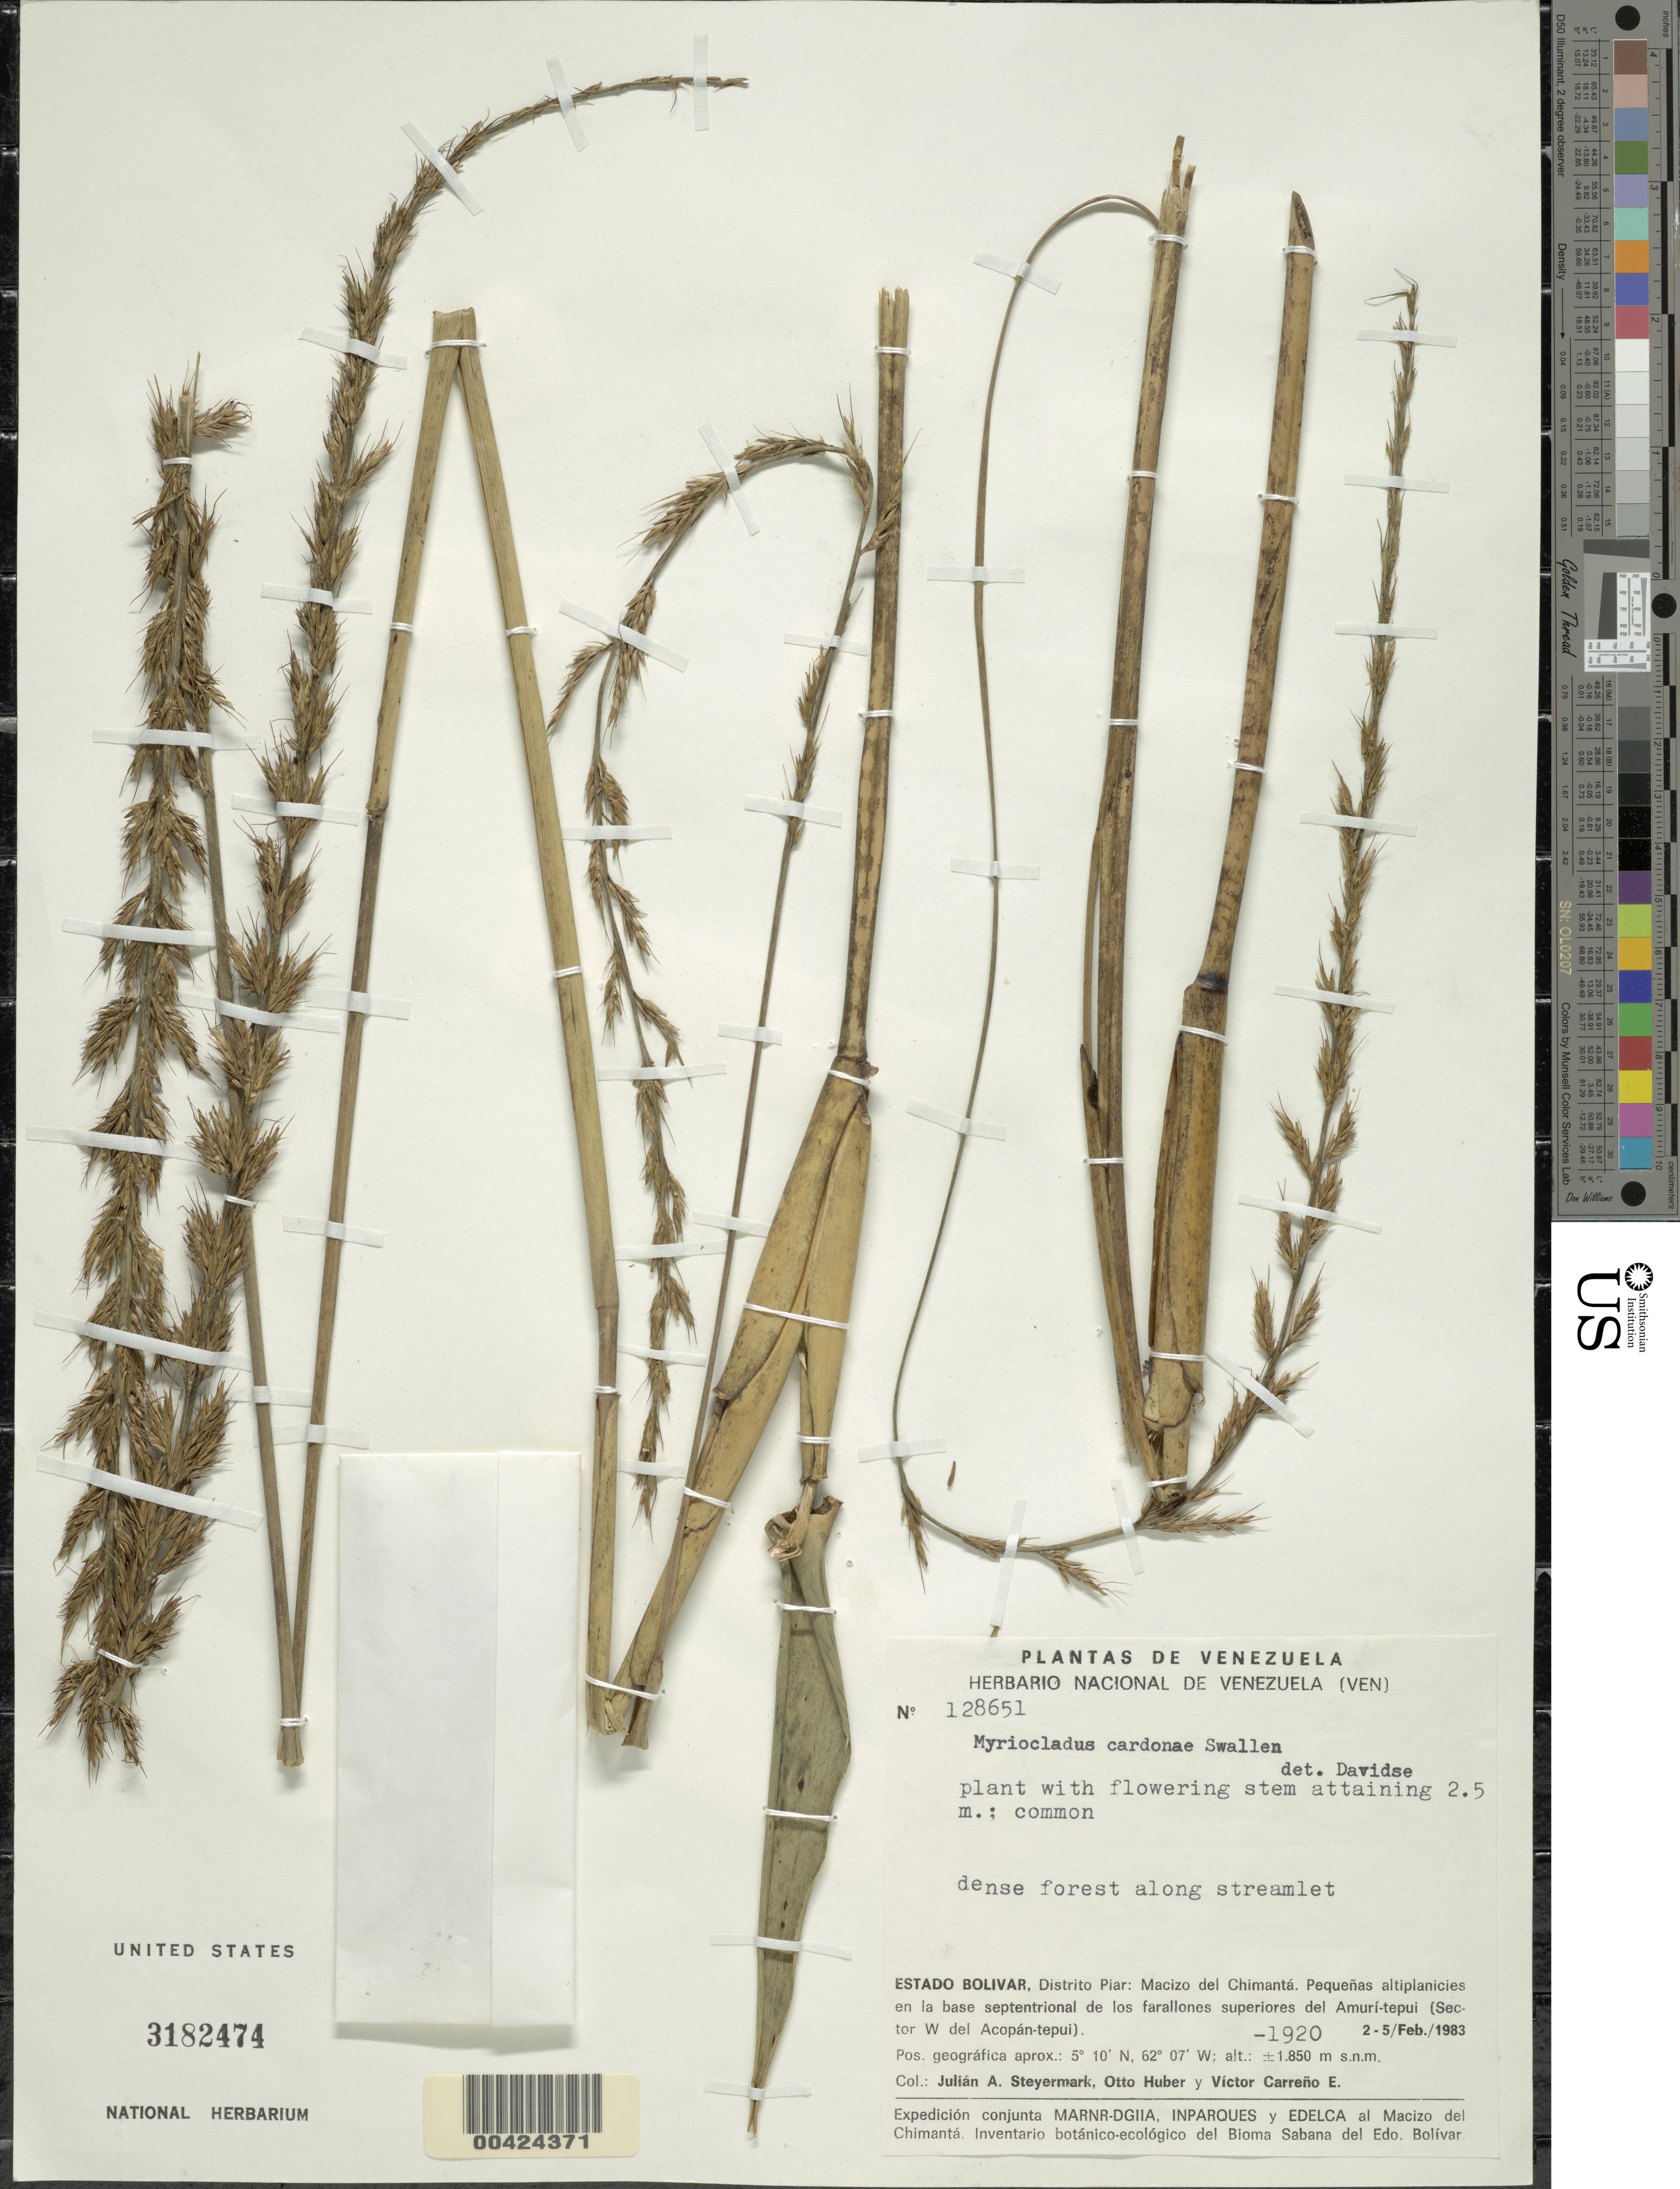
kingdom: Plantae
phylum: Tracheophyta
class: Liliopsida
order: Poales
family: Poaceae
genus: Myriocladus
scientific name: Myriocladus cardonae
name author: Swallen in Steyerm.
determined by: Davidse, Gerrit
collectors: J. Steyermark, O. Huber & V. Carreño E.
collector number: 128651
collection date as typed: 02 Feb 1983 to 05 Feb 1983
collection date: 1983-02-02/1983-02-05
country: Venezuela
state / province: Bolivar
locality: Macizo del chimanta (sector w del acopan-tepui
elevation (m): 1850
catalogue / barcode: US 3182474